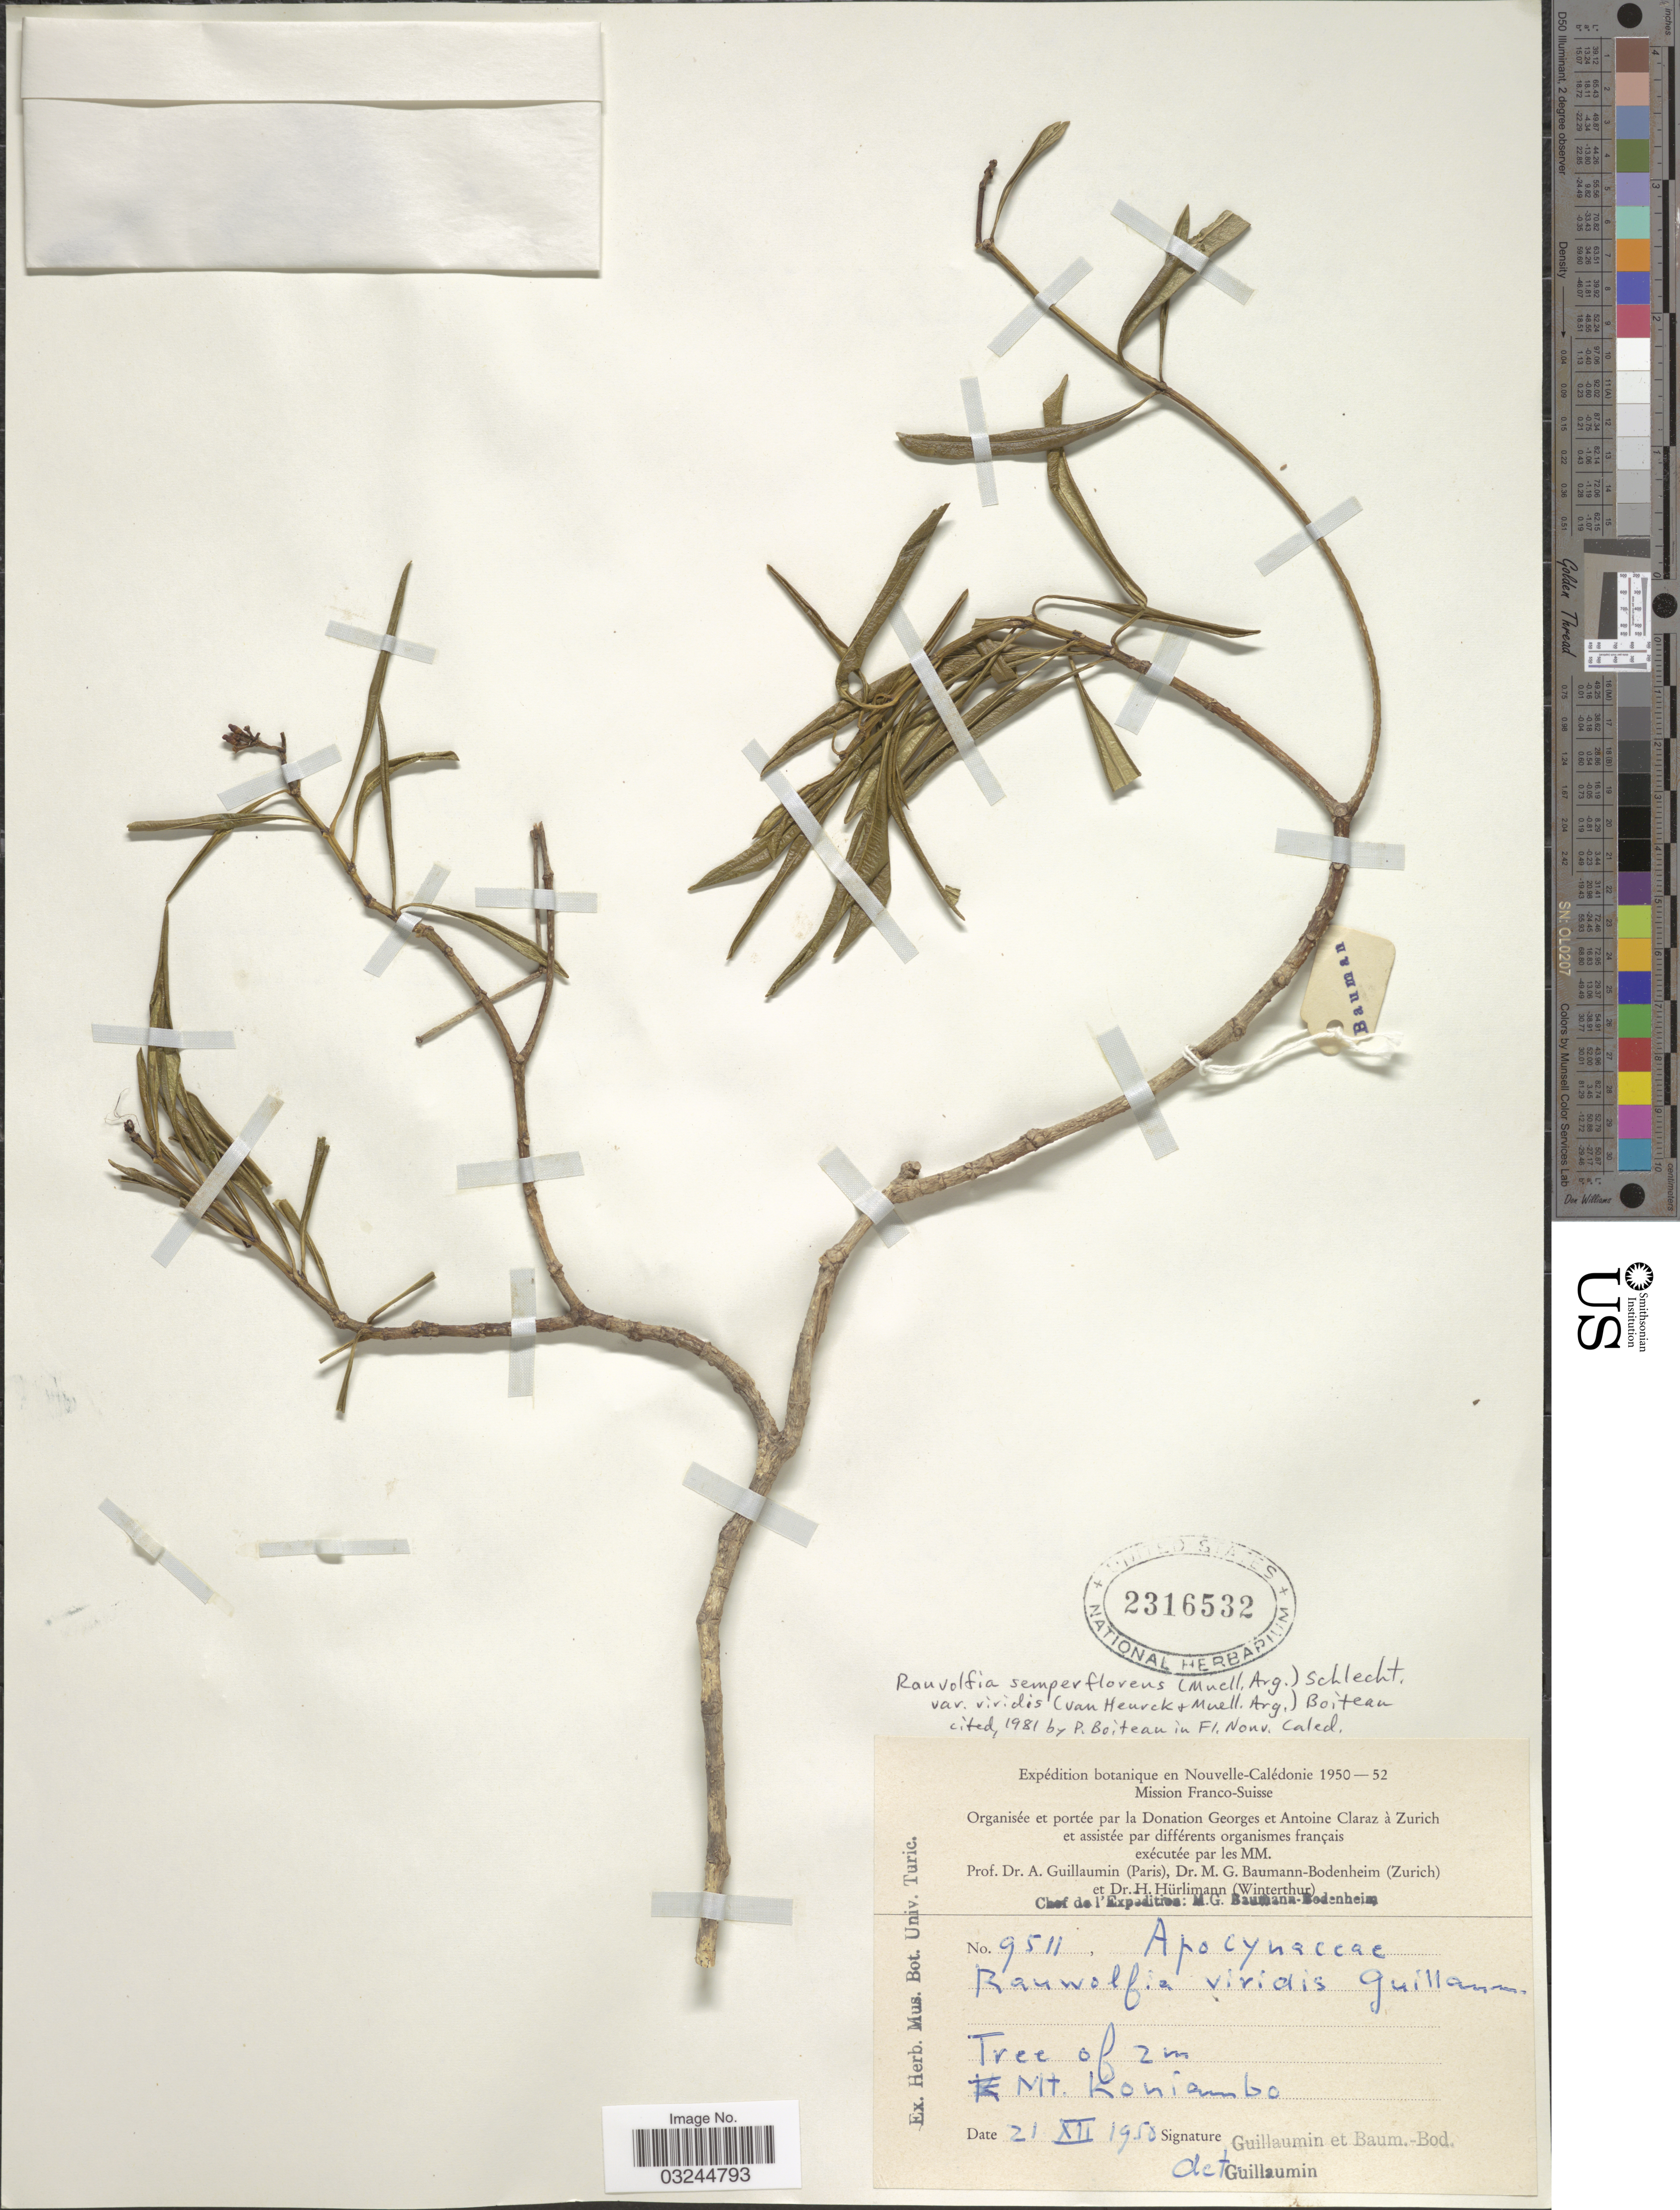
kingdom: Plantae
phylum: Tracheophyta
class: Magnoliopsida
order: Gentianales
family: Apocynaceae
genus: Rauvolfia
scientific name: Rauvolfia semperflorens var. viridis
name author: (Müll. Arg.) Boiteau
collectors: A. Guillaumin & M. G. Baumann-Bodenheim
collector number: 9511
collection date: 1950-12-21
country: New Caledonia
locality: Nouvelle-Calédonie. Mt. Koniambo.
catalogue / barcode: US 2316532